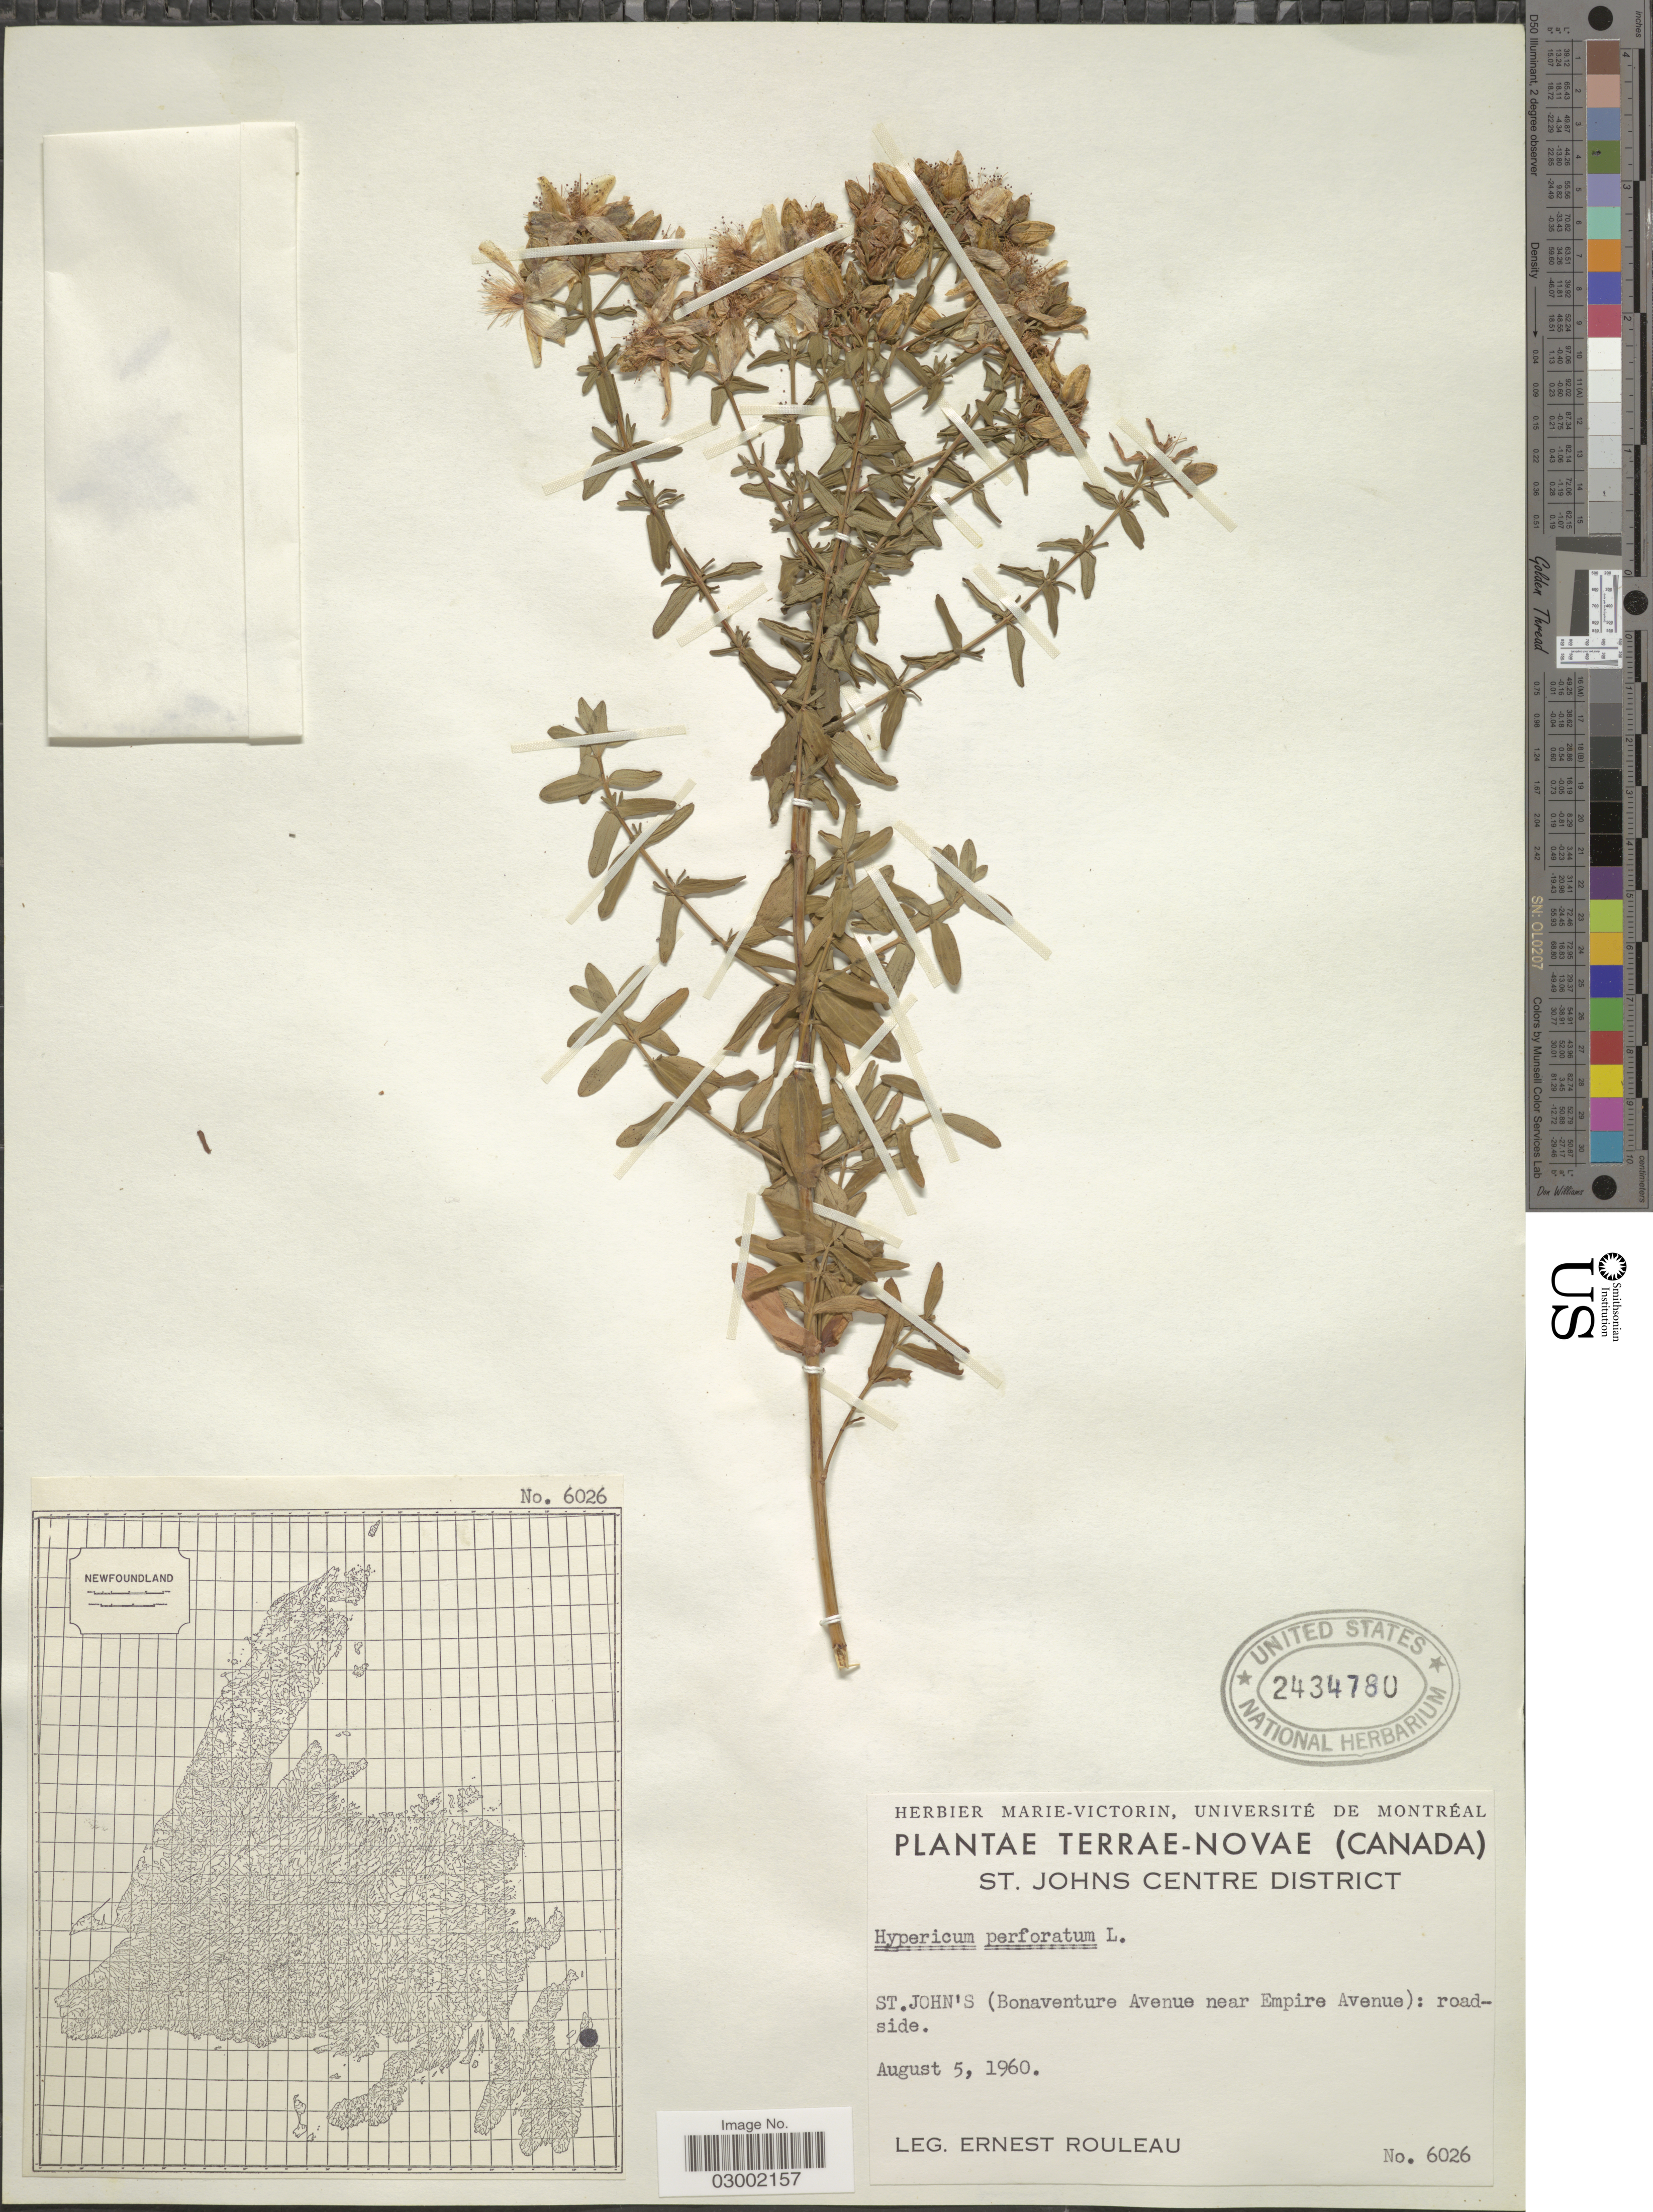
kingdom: Plantae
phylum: Tracheophyta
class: Magnoliopsida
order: Malpighiales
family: Hypericaceae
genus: Hypericum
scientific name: Hypericum perforatum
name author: L.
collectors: J. Rouleau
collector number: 6026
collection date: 1960-08-05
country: Canada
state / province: Newfoundland and Labrador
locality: Terrae-Novae. St. Johns Centre District. St. John's (Bonaventure Avenue near Empire Avenue): road-side.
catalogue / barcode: US 2434780